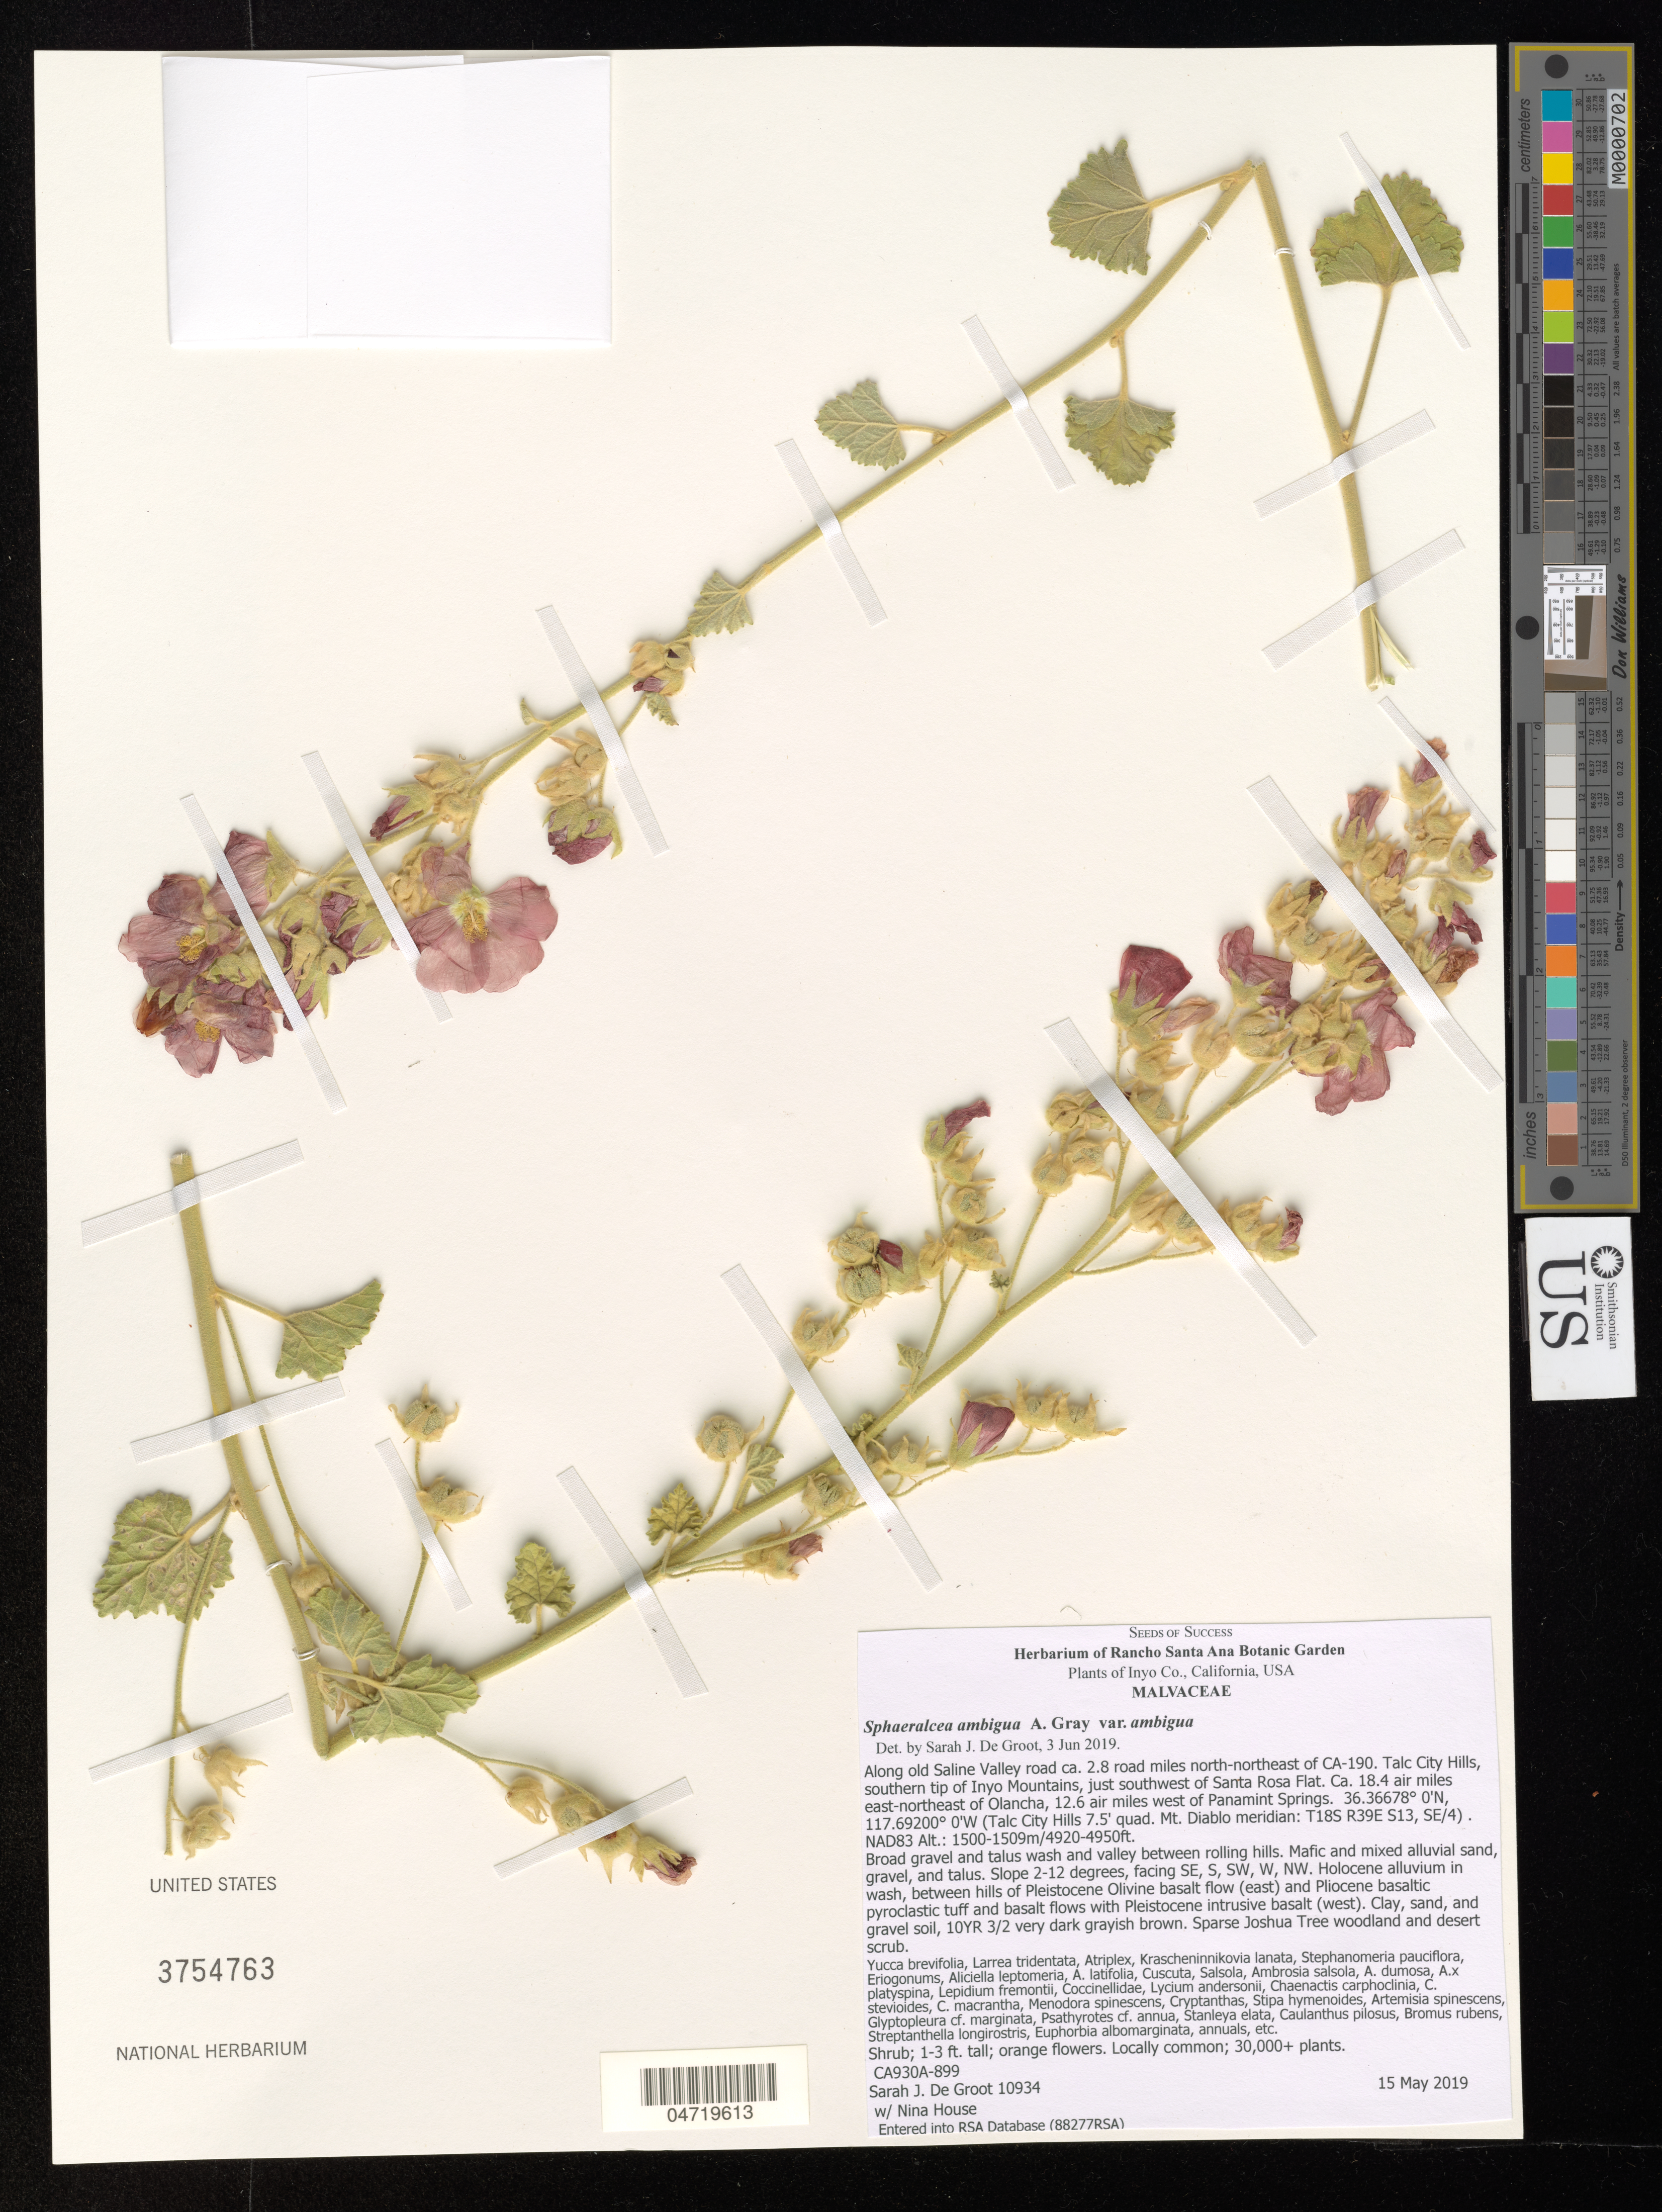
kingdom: Plantae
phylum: Tracheophyta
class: Magnoliopsida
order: Malvales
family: Malvaceae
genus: Sphaeralcea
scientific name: Sphaeralcea ambigua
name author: A. Gray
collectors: S. De Groot & N. House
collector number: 10934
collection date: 2019-05-15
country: United States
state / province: California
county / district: Inyo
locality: Inyo Co. Along old Saline Valley road ca. 2.8 road miles north-northeast of CA-190. Talc City Hills, southern tip of Inyo Mountains, just southwest of Santa Rosa Flat. Ca. 18.4 air miles east-northeast of Olancha, 12.6 air miles west of Panamint Springs. (Talc City Hills 7.5' quad. Mt. Diablo meridian: T18S R39E S13, SE/4). NAD83.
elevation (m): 1500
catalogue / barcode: US 3754763